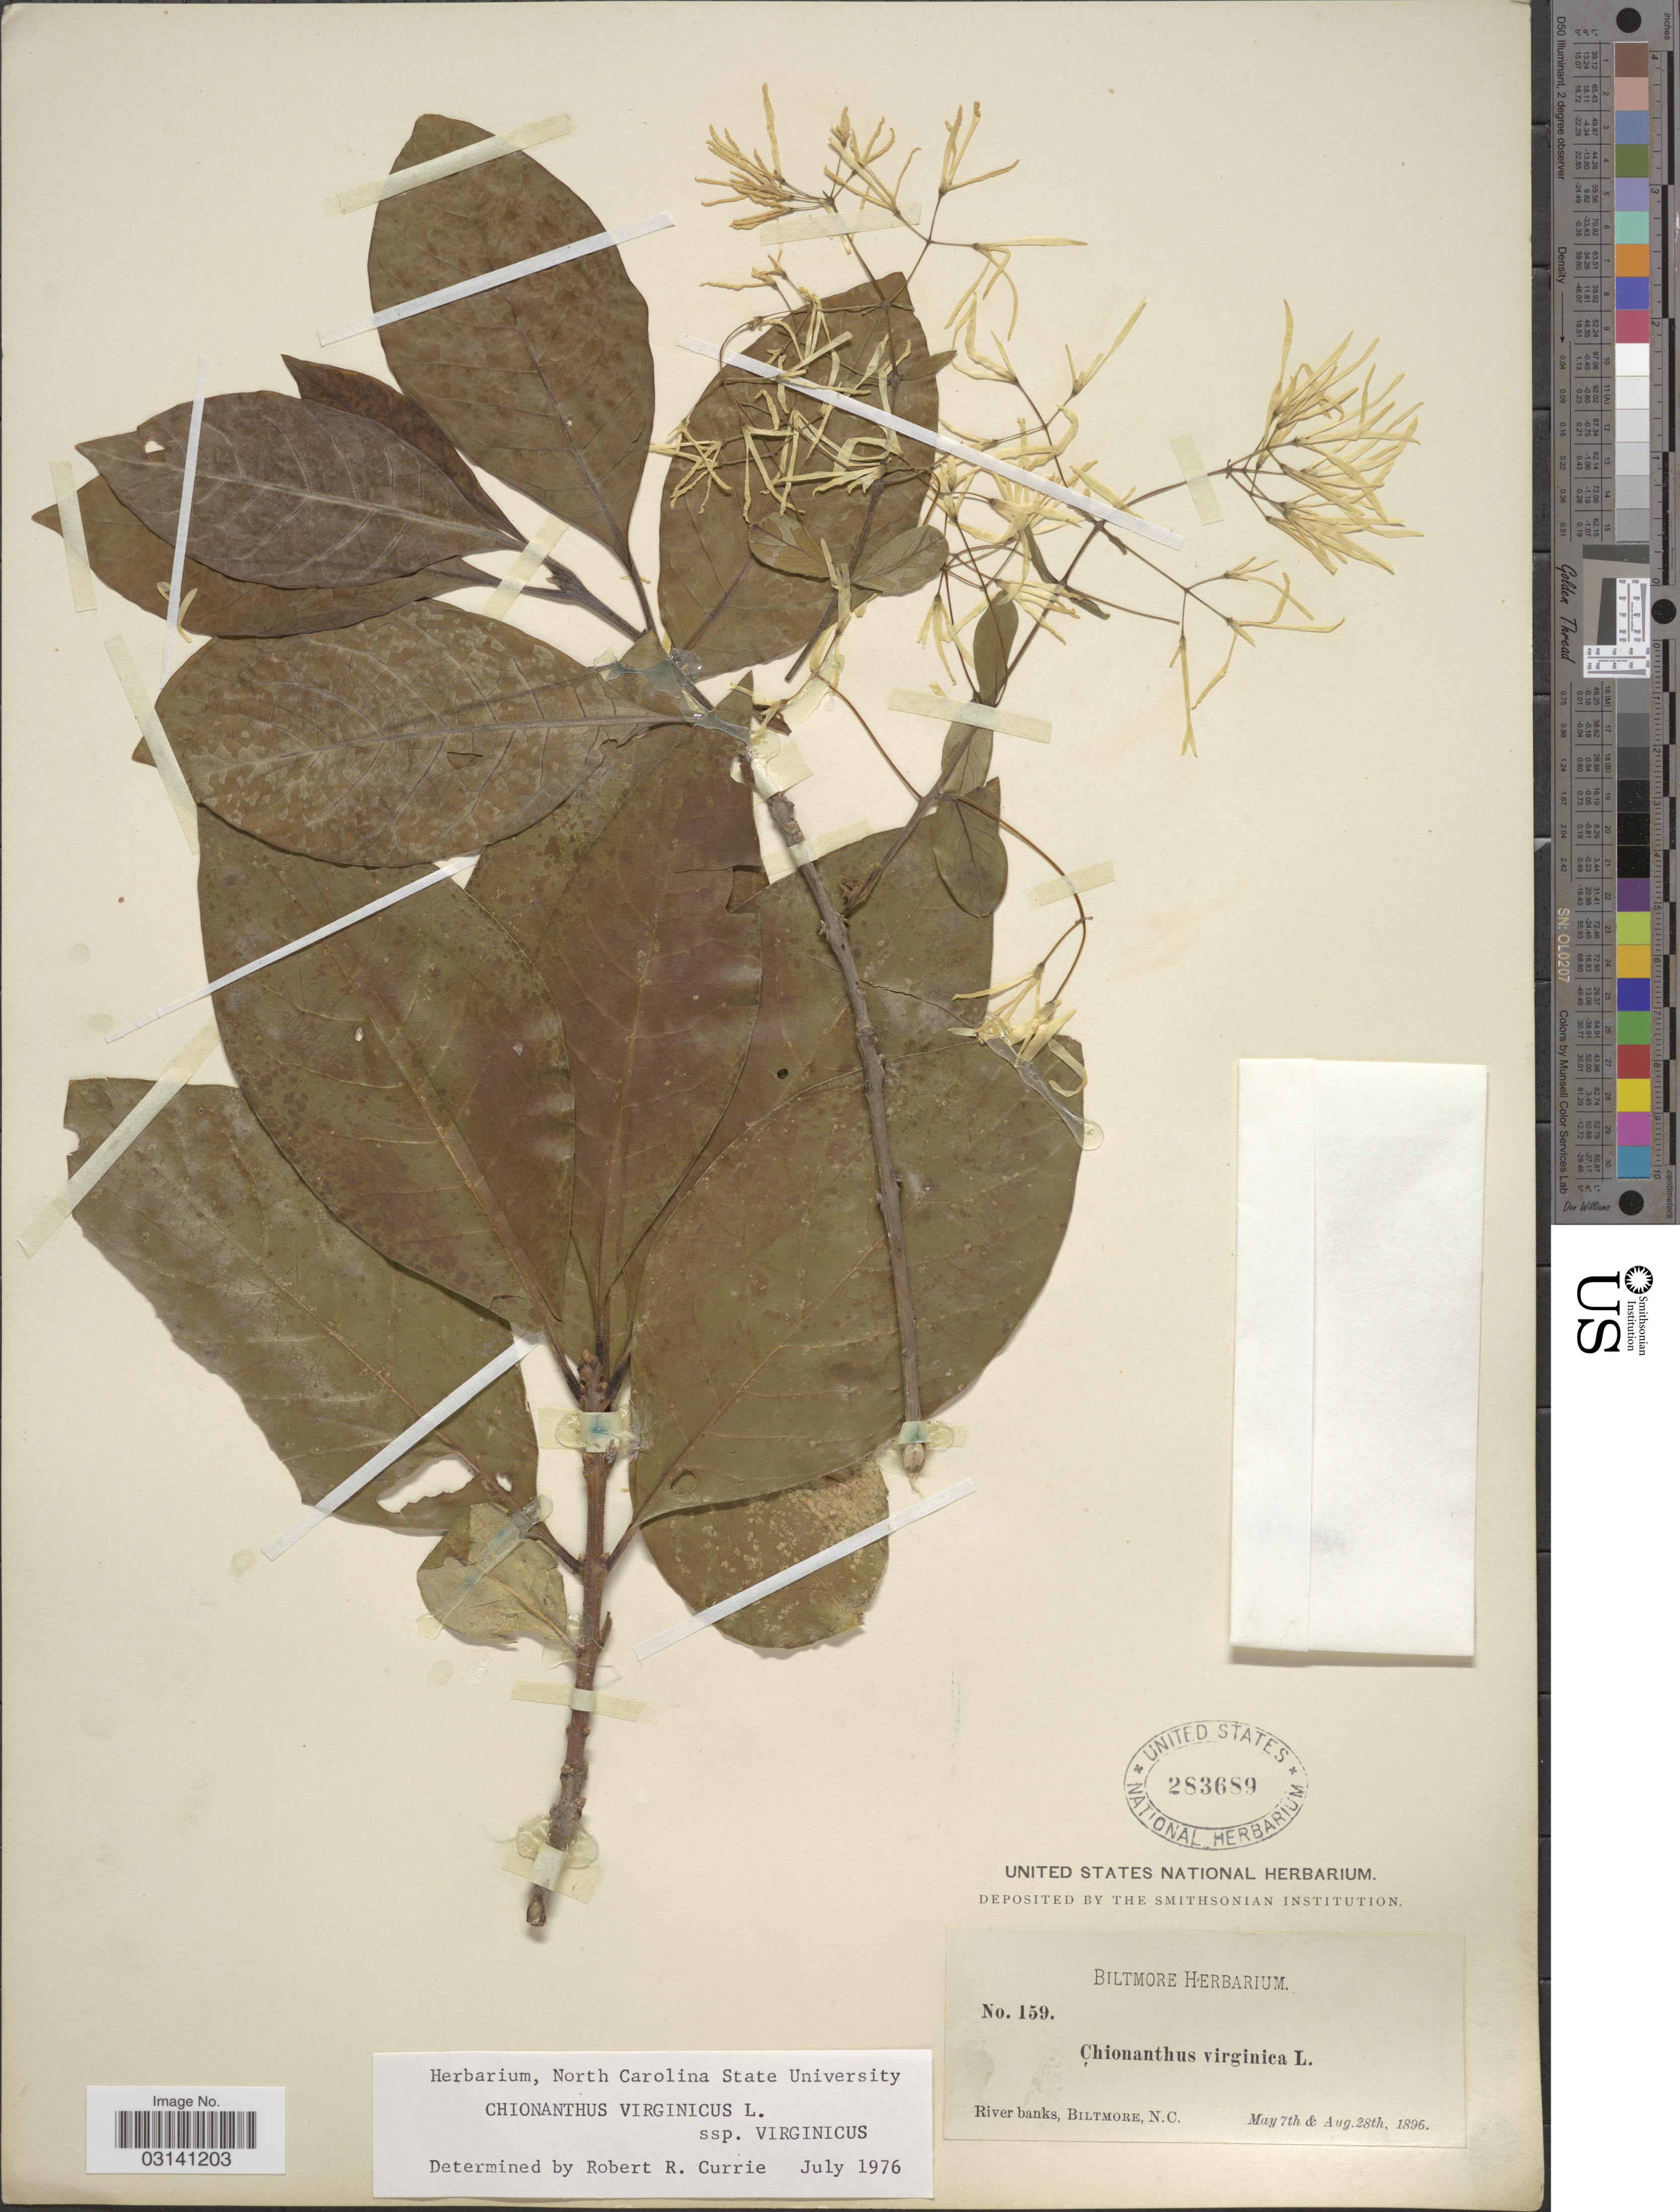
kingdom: Plantae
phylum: Tracheophyta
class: Magnoliopsida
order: Lamiales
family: Oleaceae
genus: Chionanthus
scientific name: Chionanthus virginicus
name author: L.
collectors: ex herb. Biltmore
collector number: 159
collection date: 1896-05-07/1896-08-28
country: United States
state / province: North Carolina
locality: River banks, Biltmore, N.C.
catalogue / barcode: US 283689